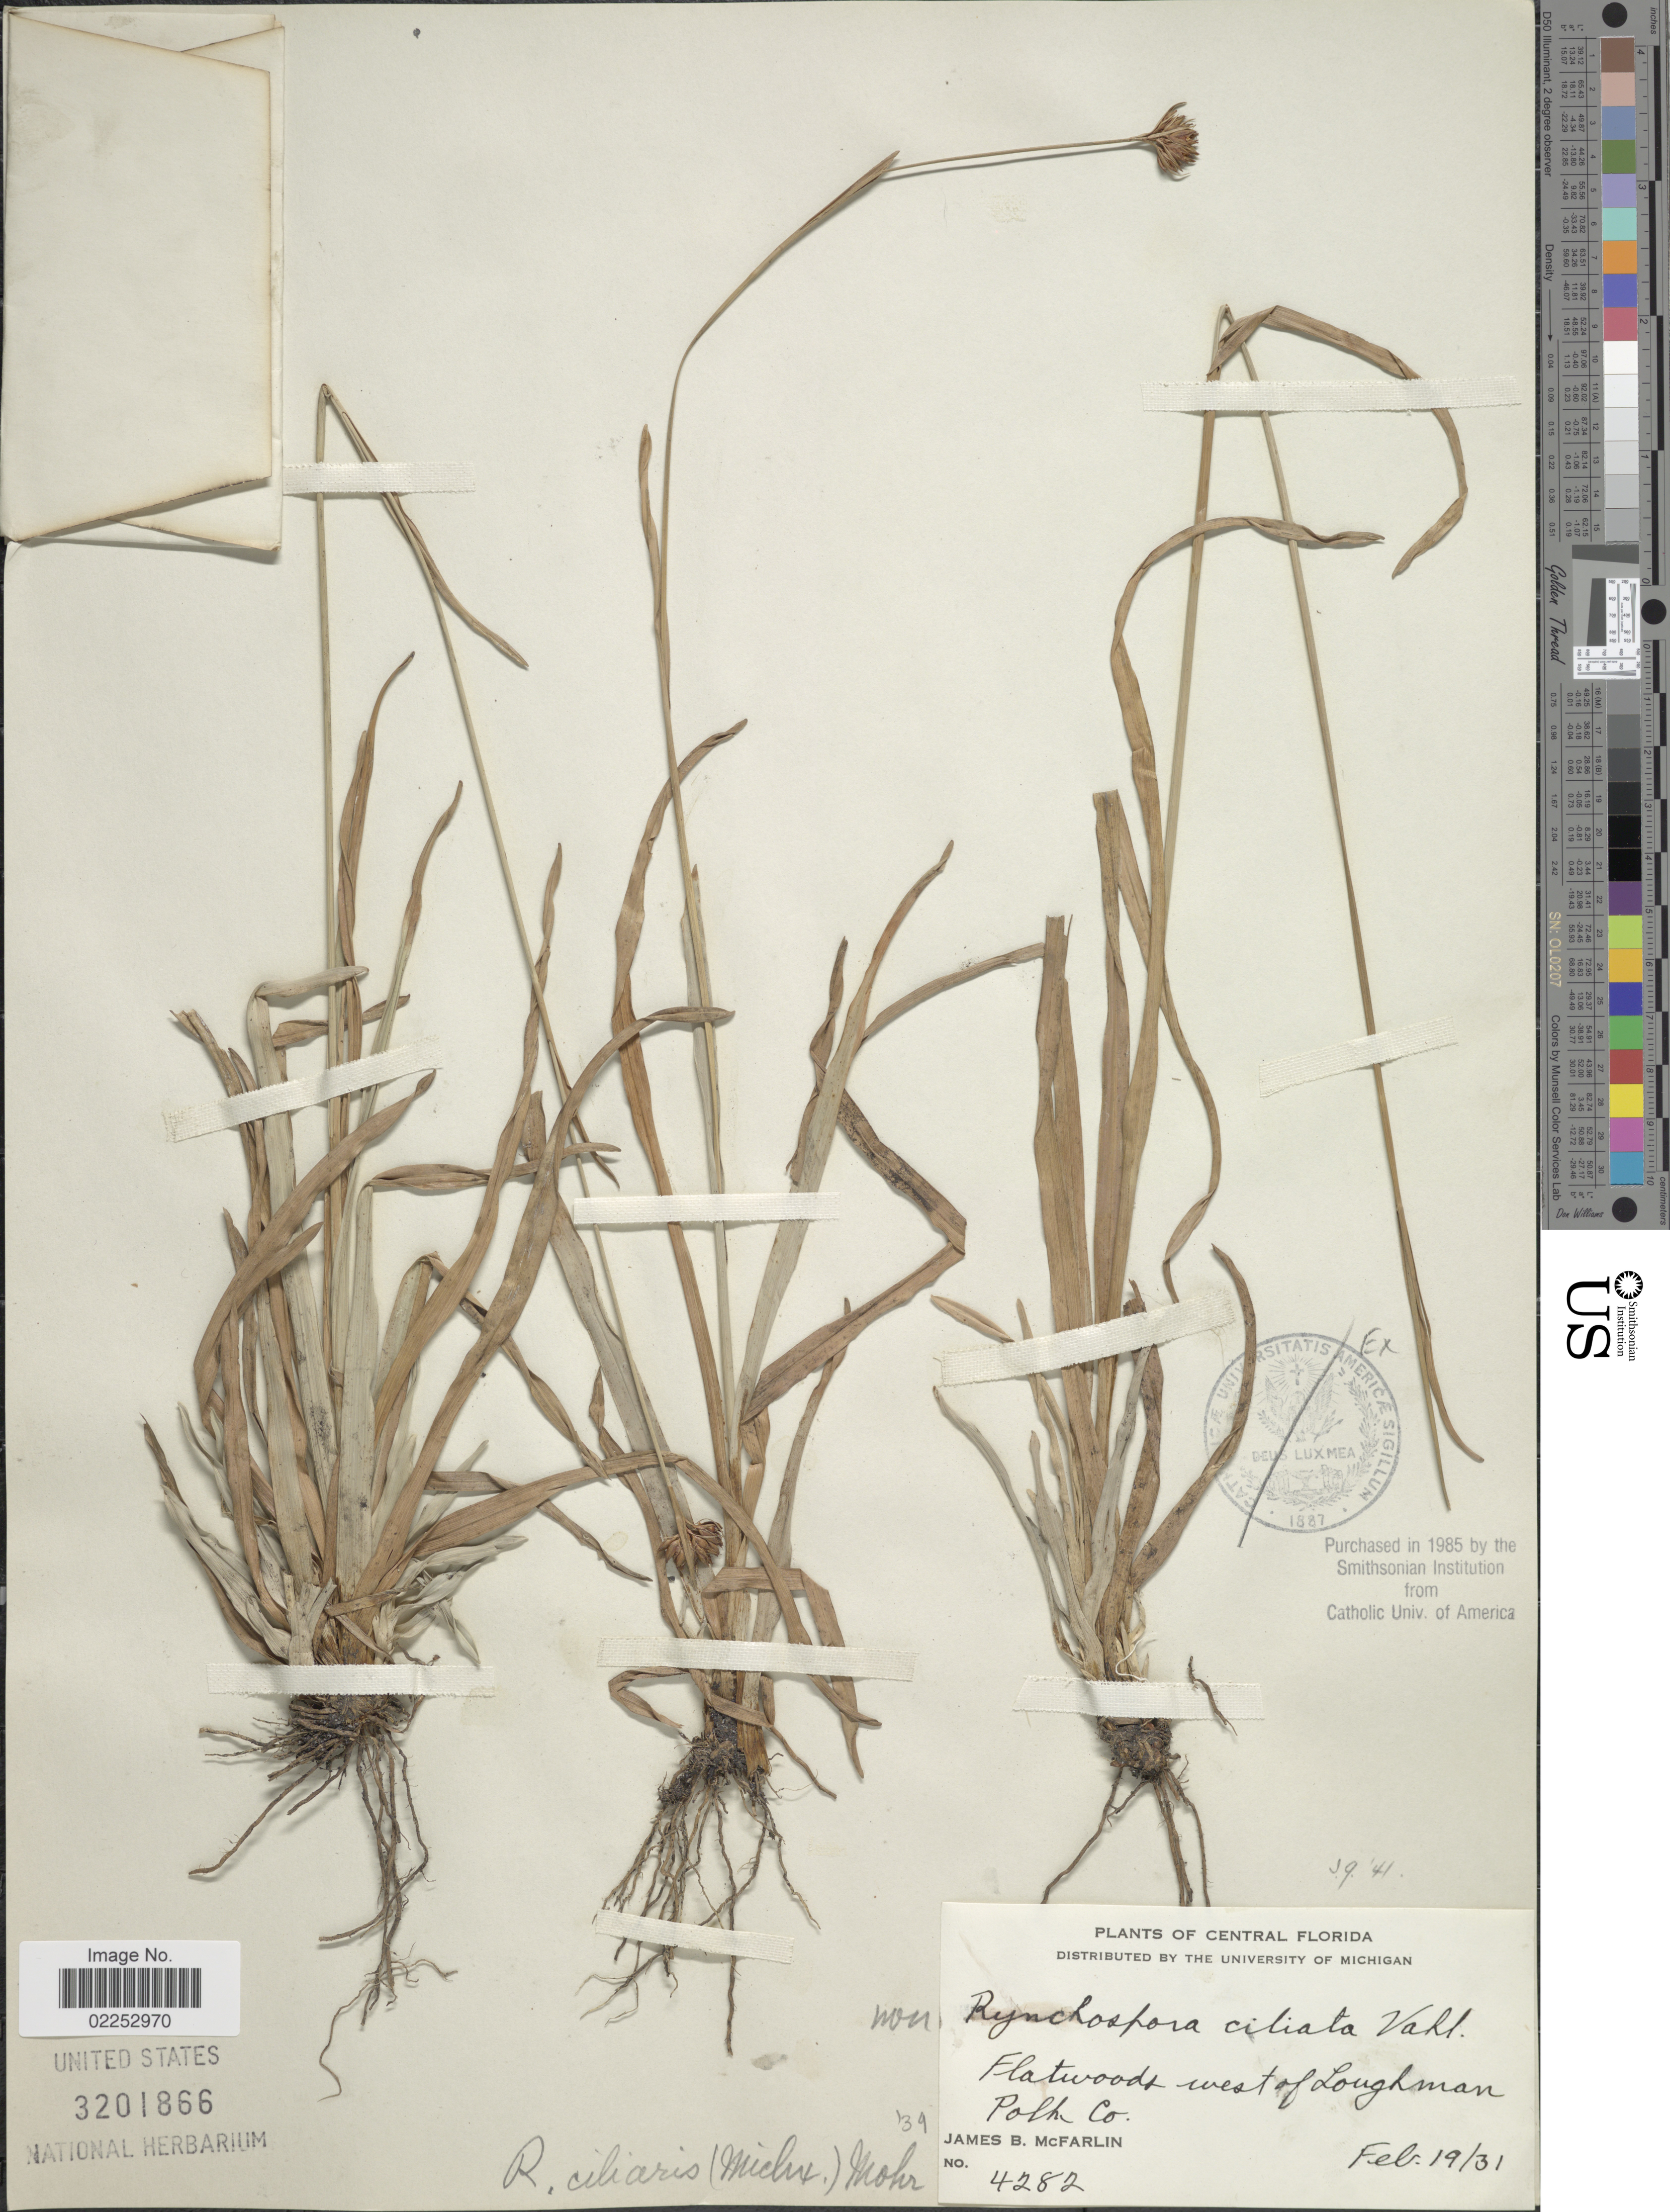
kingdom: Plantae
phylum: Tracheophyta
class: Liliopsida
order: Poales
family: Cyperaceae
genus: Rhynchospora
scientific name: Rhynchospora ciliaris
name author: (Michx.) C. Mohr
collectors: J. McFarlin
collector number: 4282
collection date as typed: Transcribed d/m/y: 19/2/31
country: United States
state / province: Florida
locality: Central Florida. west of Loughman, Polk Co.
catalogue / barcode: US 3201866